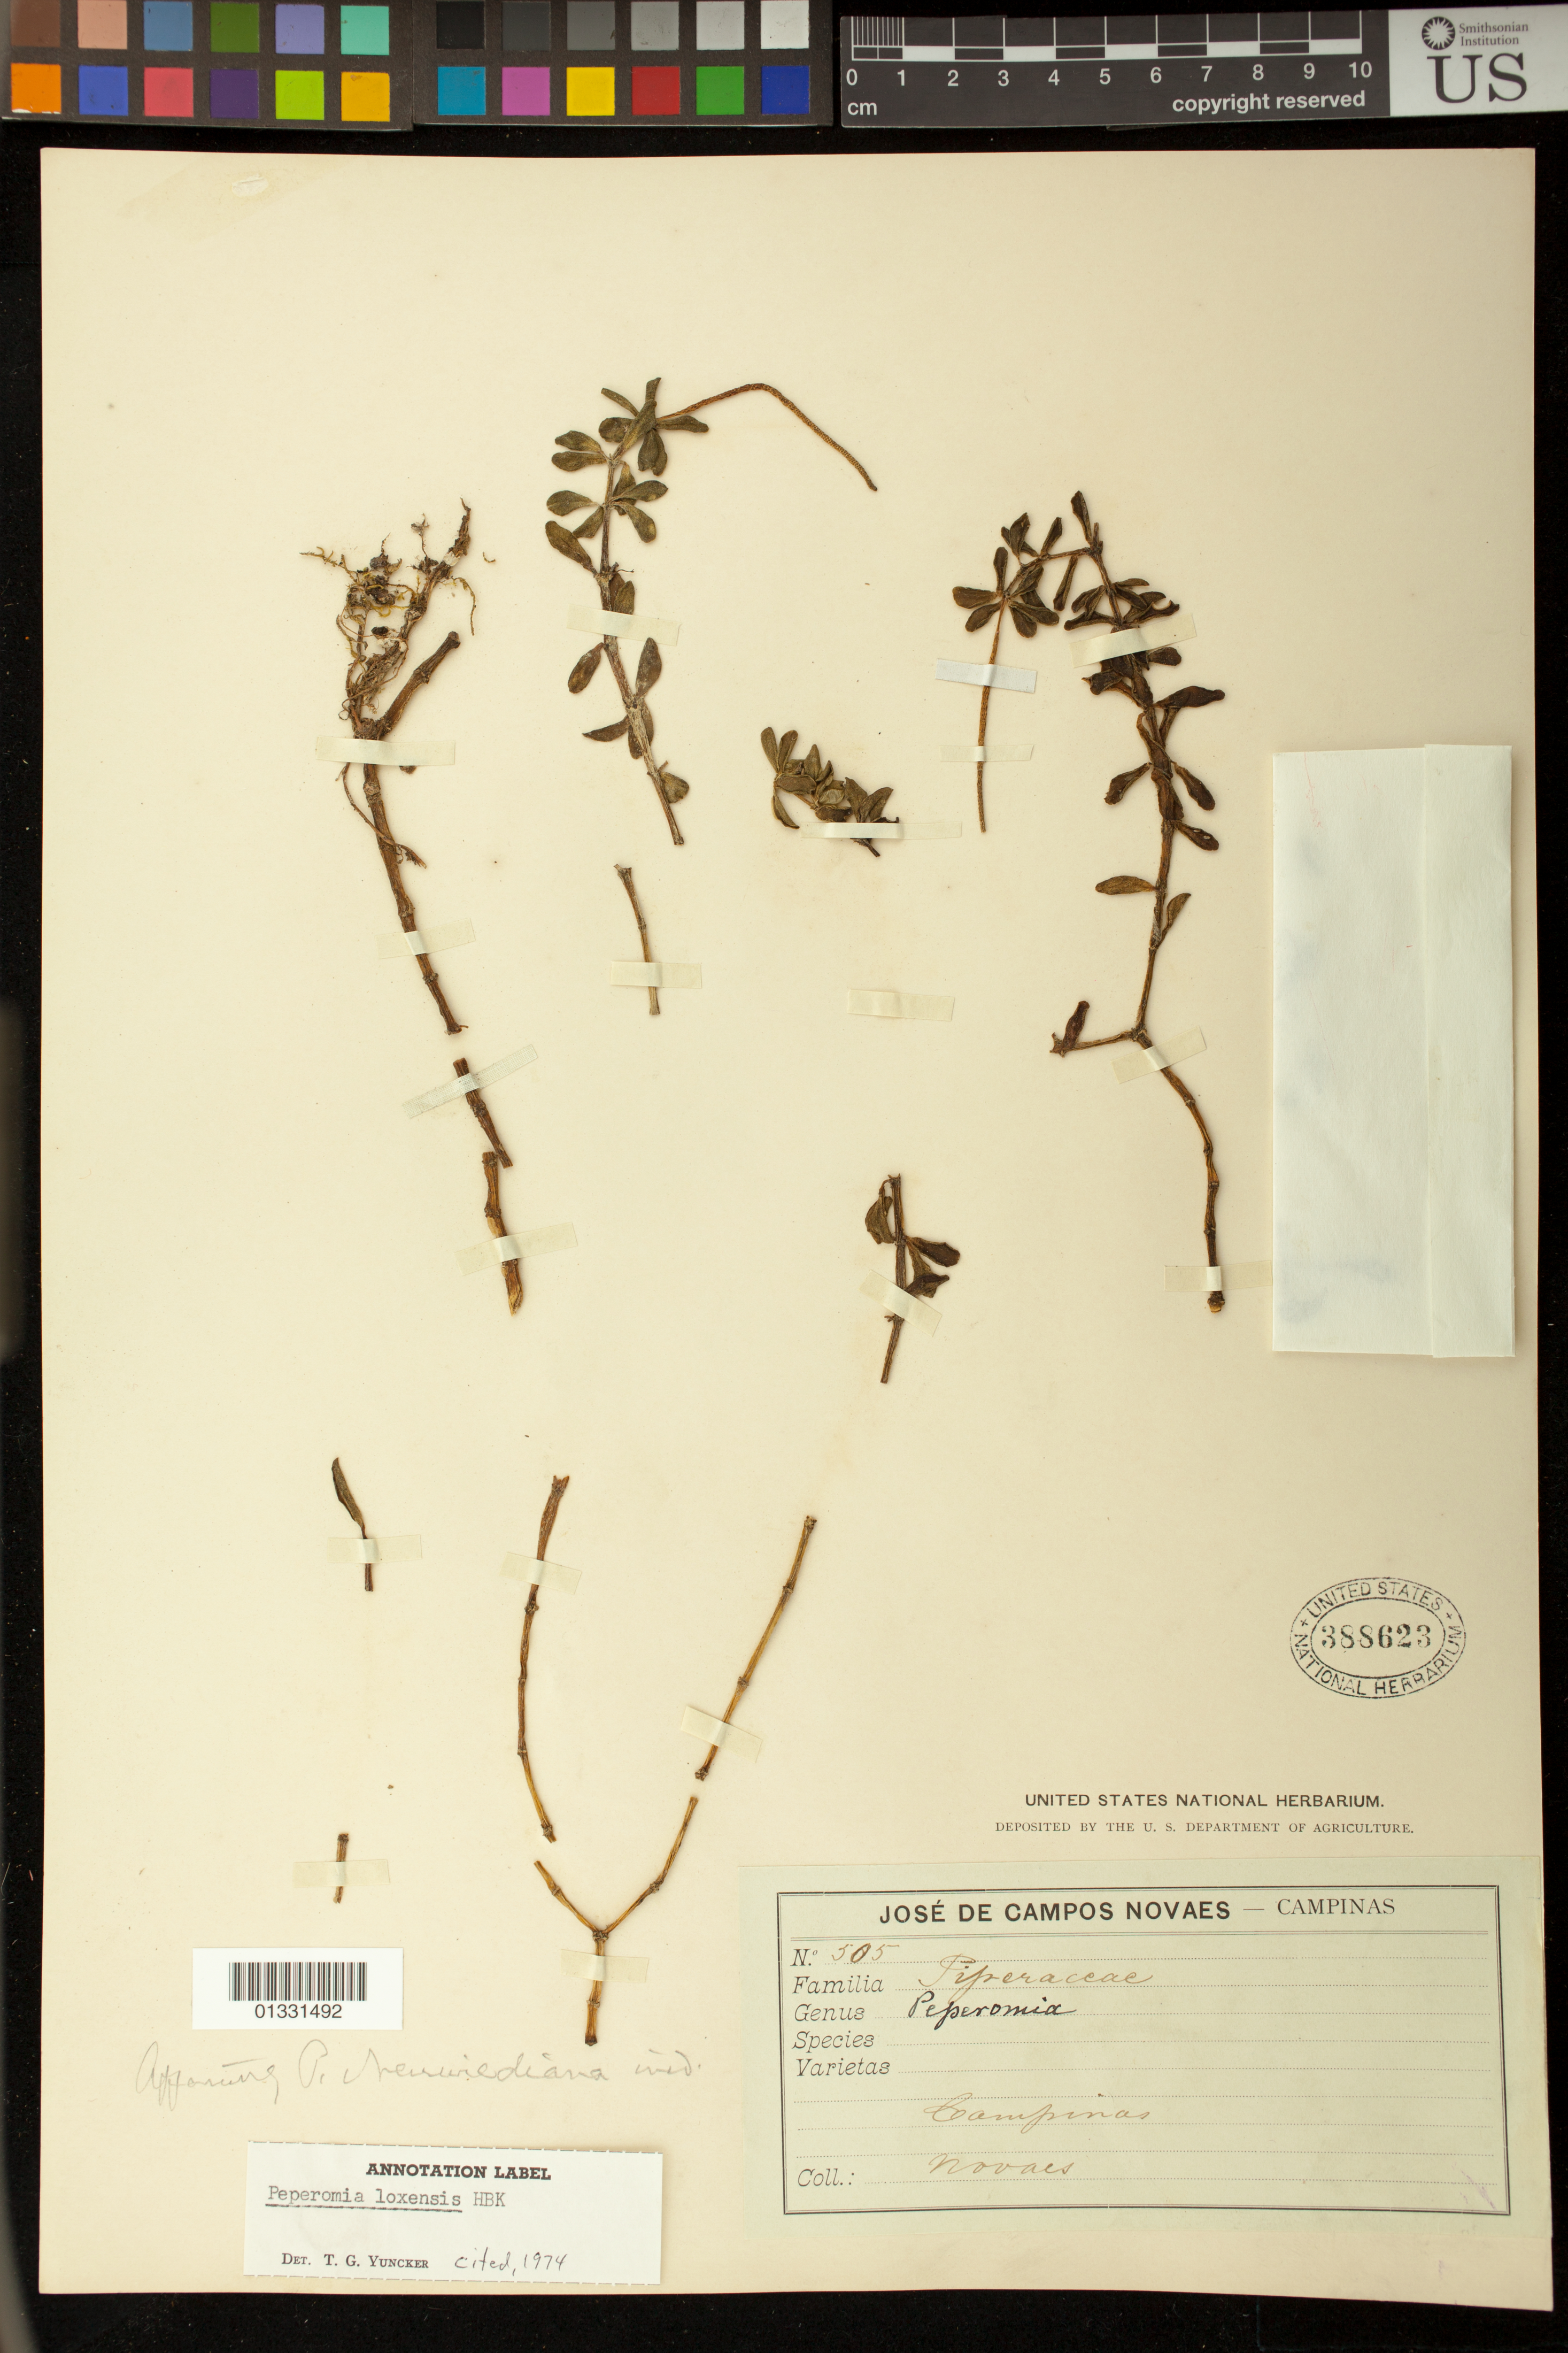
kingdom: Plantae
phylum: Tracheophyta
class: Magnoliopsida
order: Piperales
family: Piperaceae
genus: Peperomia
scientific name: Peperomia loxensis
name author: Kunth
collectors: C. Novaes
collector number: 505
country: Brazil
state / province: São Paulo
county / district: Campinas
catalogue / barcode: US 388623